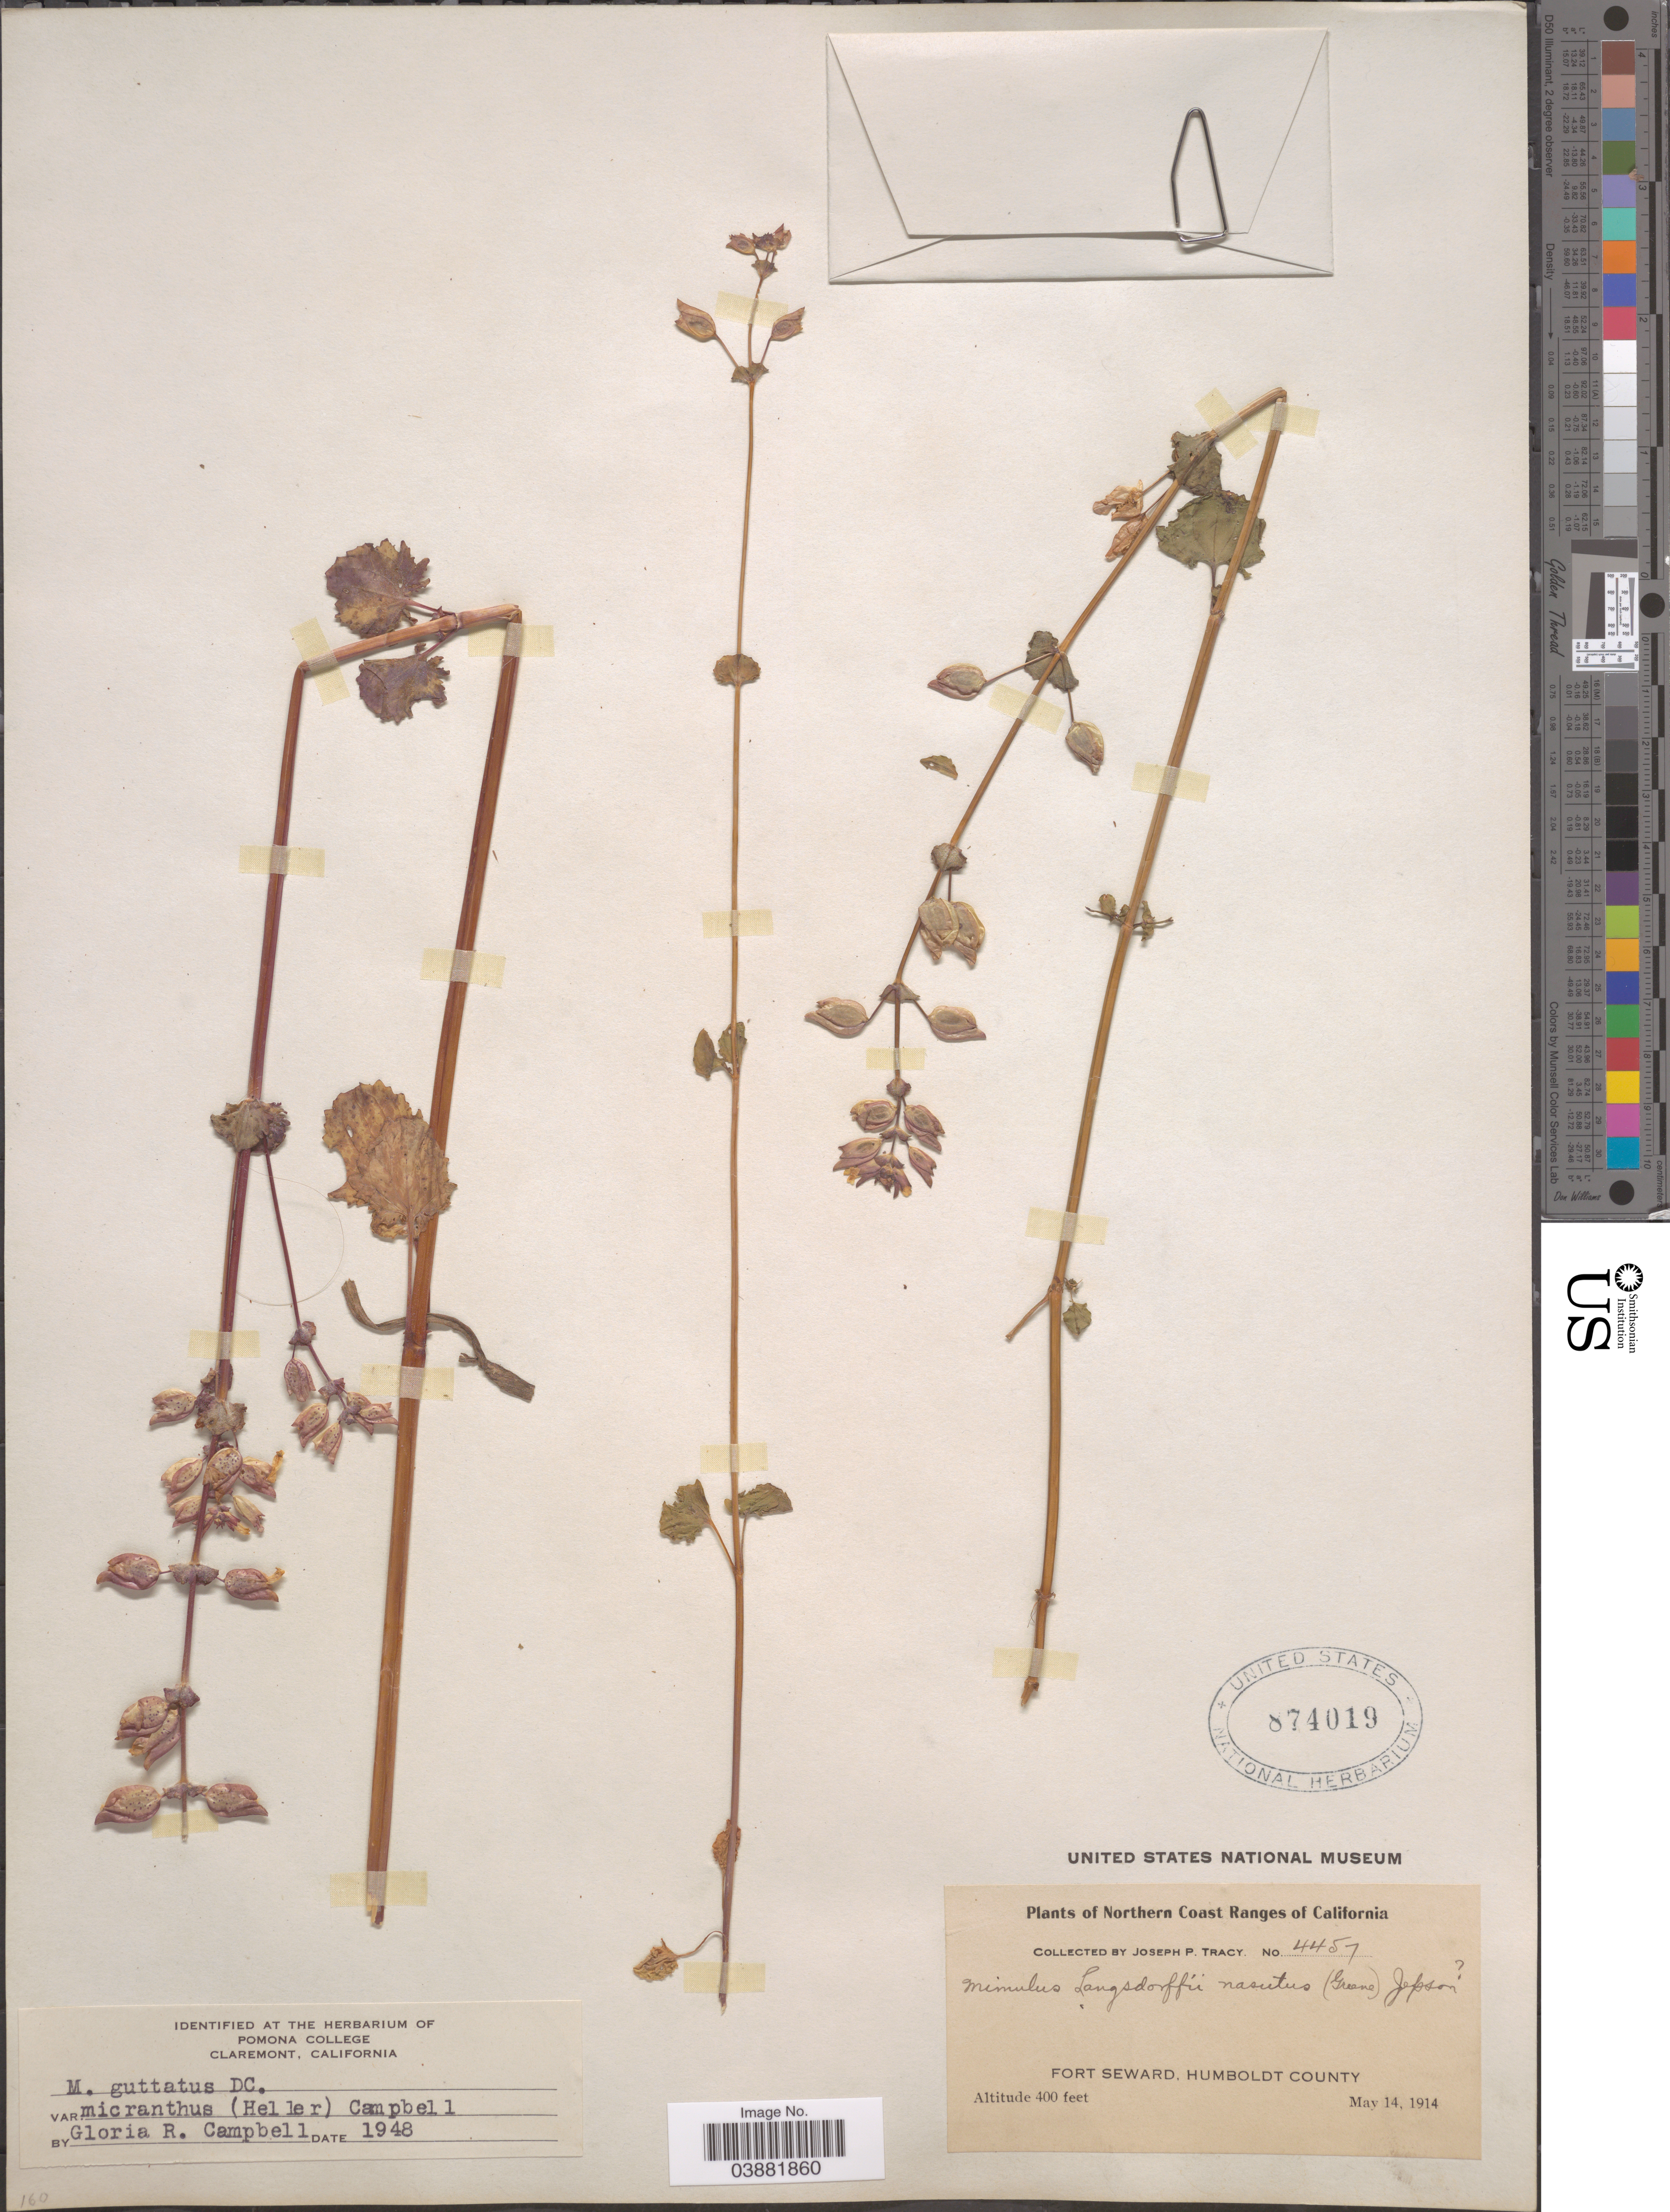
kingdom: Plantae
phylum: Tracheophyta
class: Magnoliopsida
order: Lamiales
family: Phrymaceae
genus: Mimulus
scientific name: Mimulus guttatus var. micranthus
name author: (A. Heller) G.R. Campb.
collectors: J. Tracy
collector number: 4457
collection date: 1914-05-14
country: United States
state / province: California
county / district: Humboldt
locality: Northern Coast Ranges of California. Fort Seward, Humboldt County.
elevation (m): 122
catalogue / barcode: US 874019